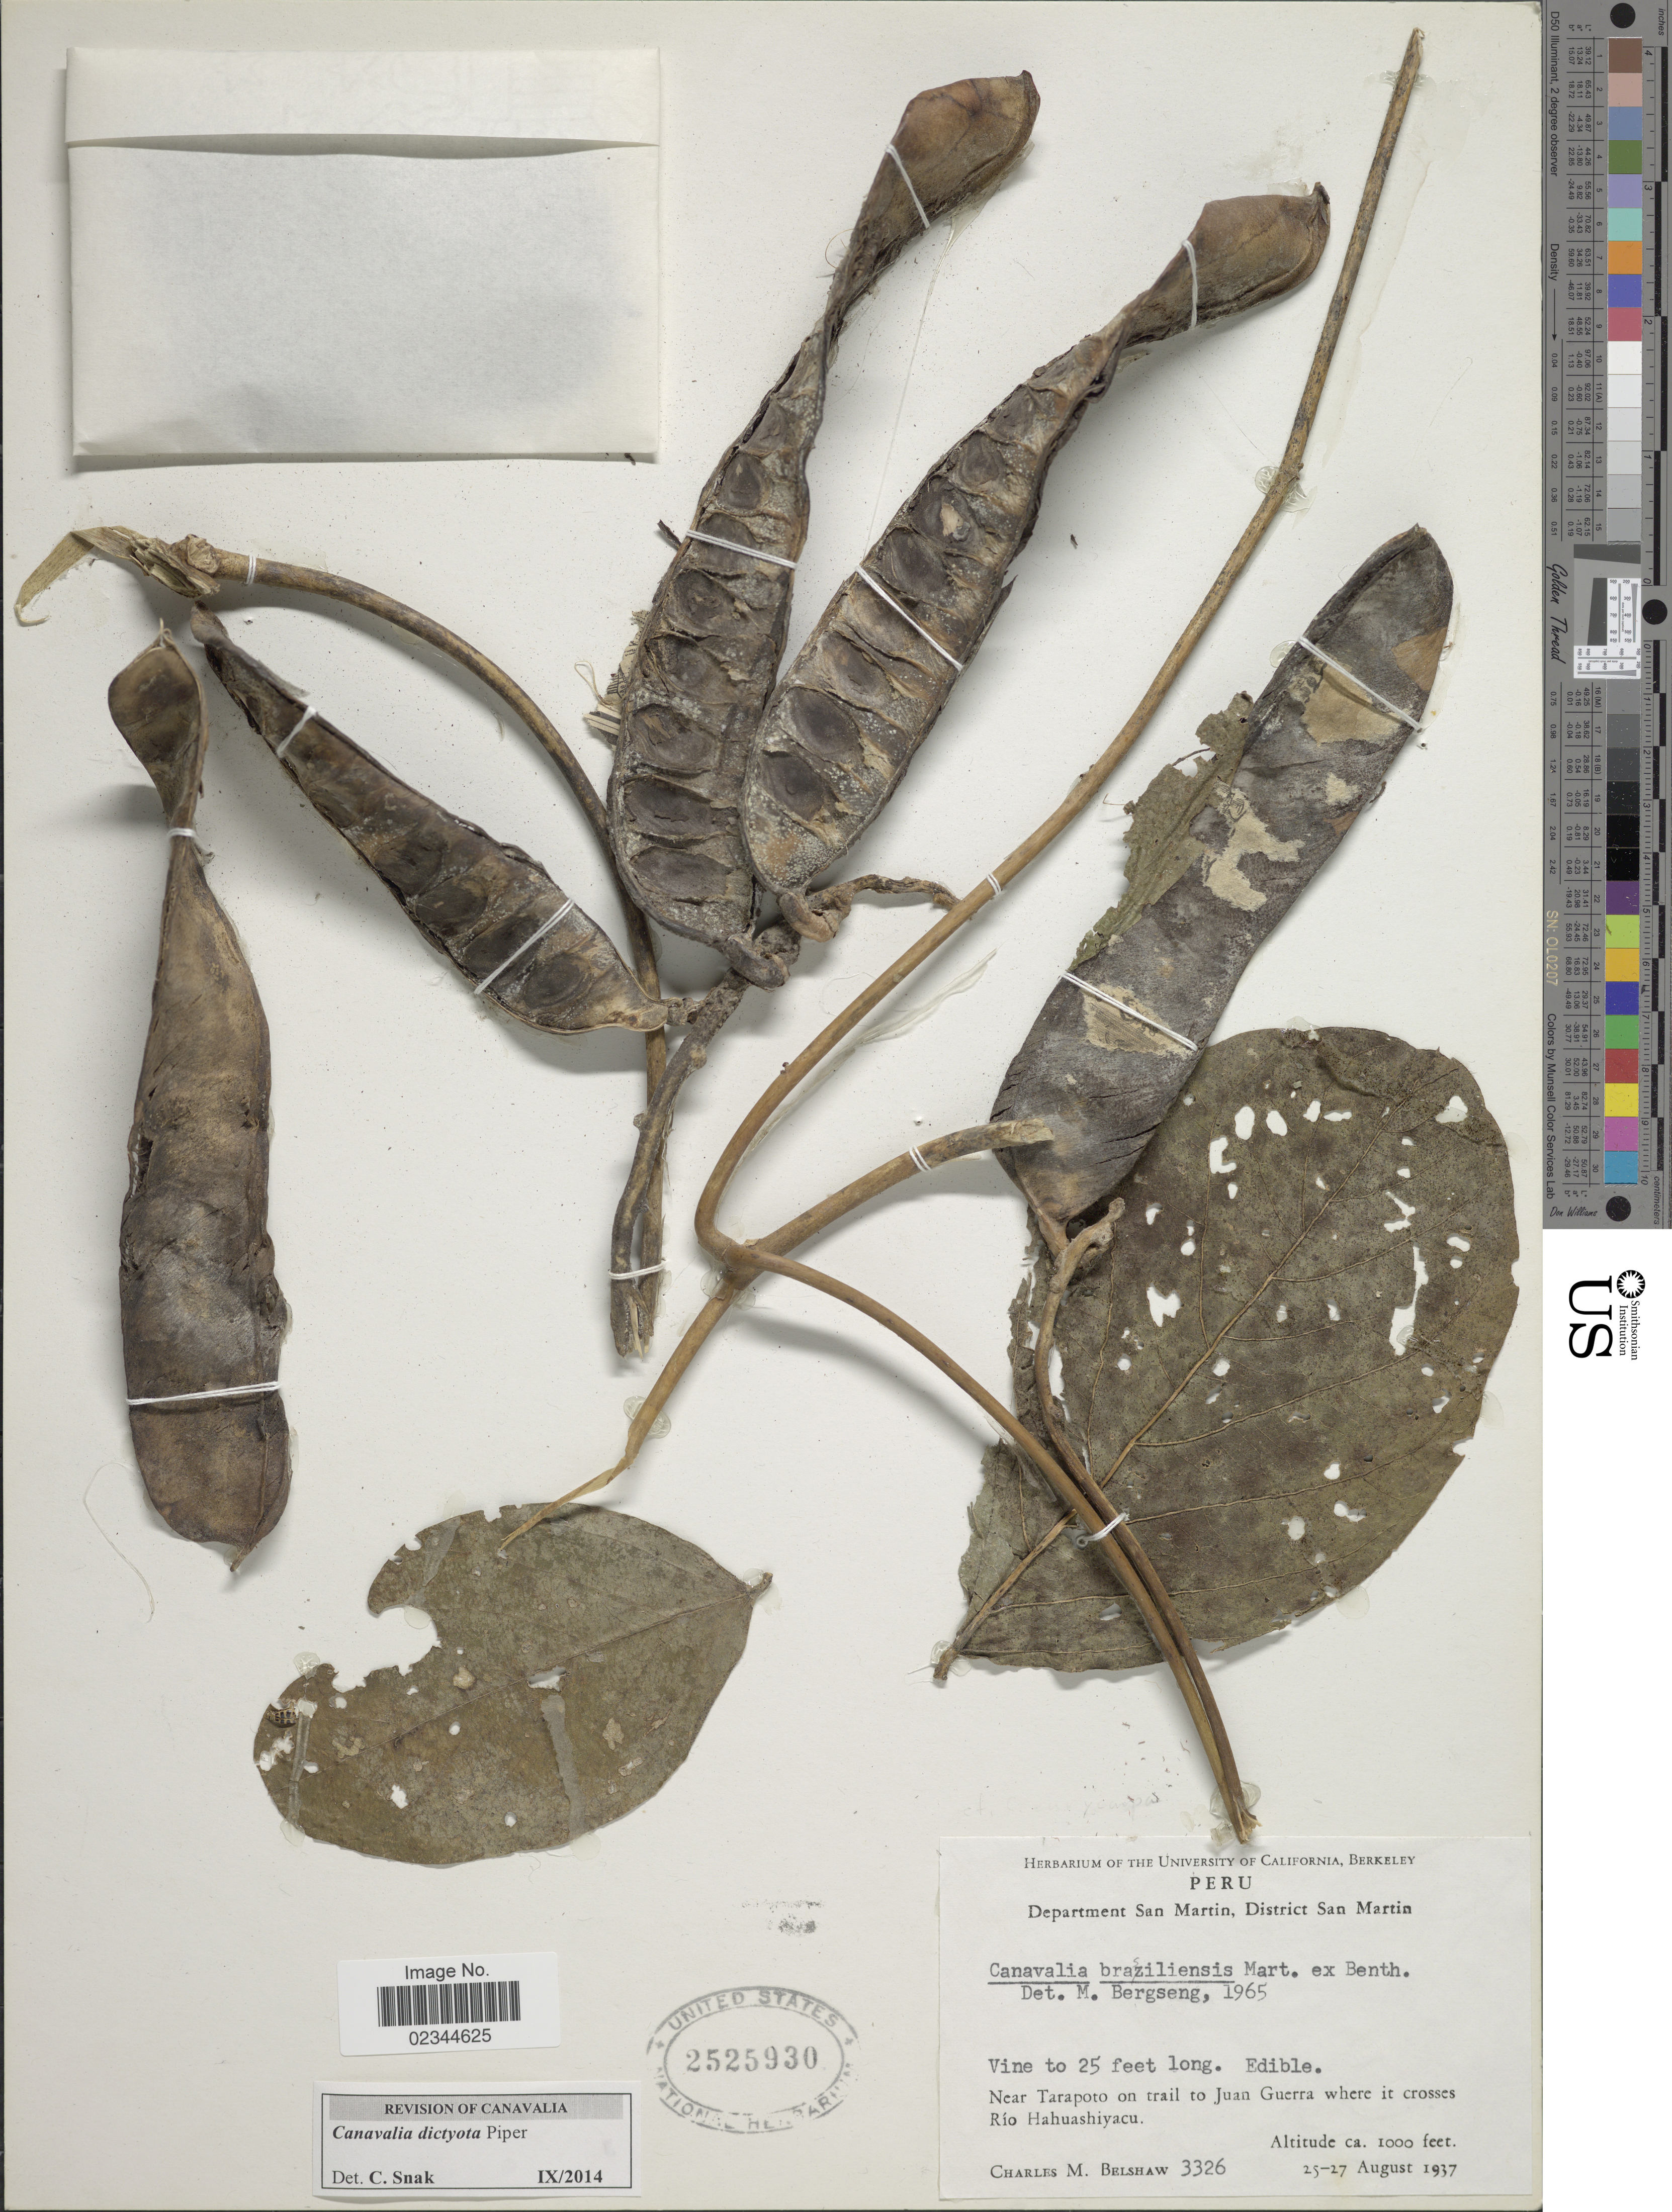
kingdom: Plantae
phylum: Tracheophyta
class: Magnoliopsida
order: Fabales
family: Fabaceae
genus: Canavalia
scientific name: Canavalia dictyota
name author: Piper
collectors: C. Shaw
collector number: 3326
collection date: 1937-08-25/1937-08-27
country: Peru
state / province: San Martín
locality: District San Martin, near aTarapoto on trail to Juan Guerra where it crosses Rio Hahuashiyacu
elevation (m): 305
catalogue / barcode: US 2525930